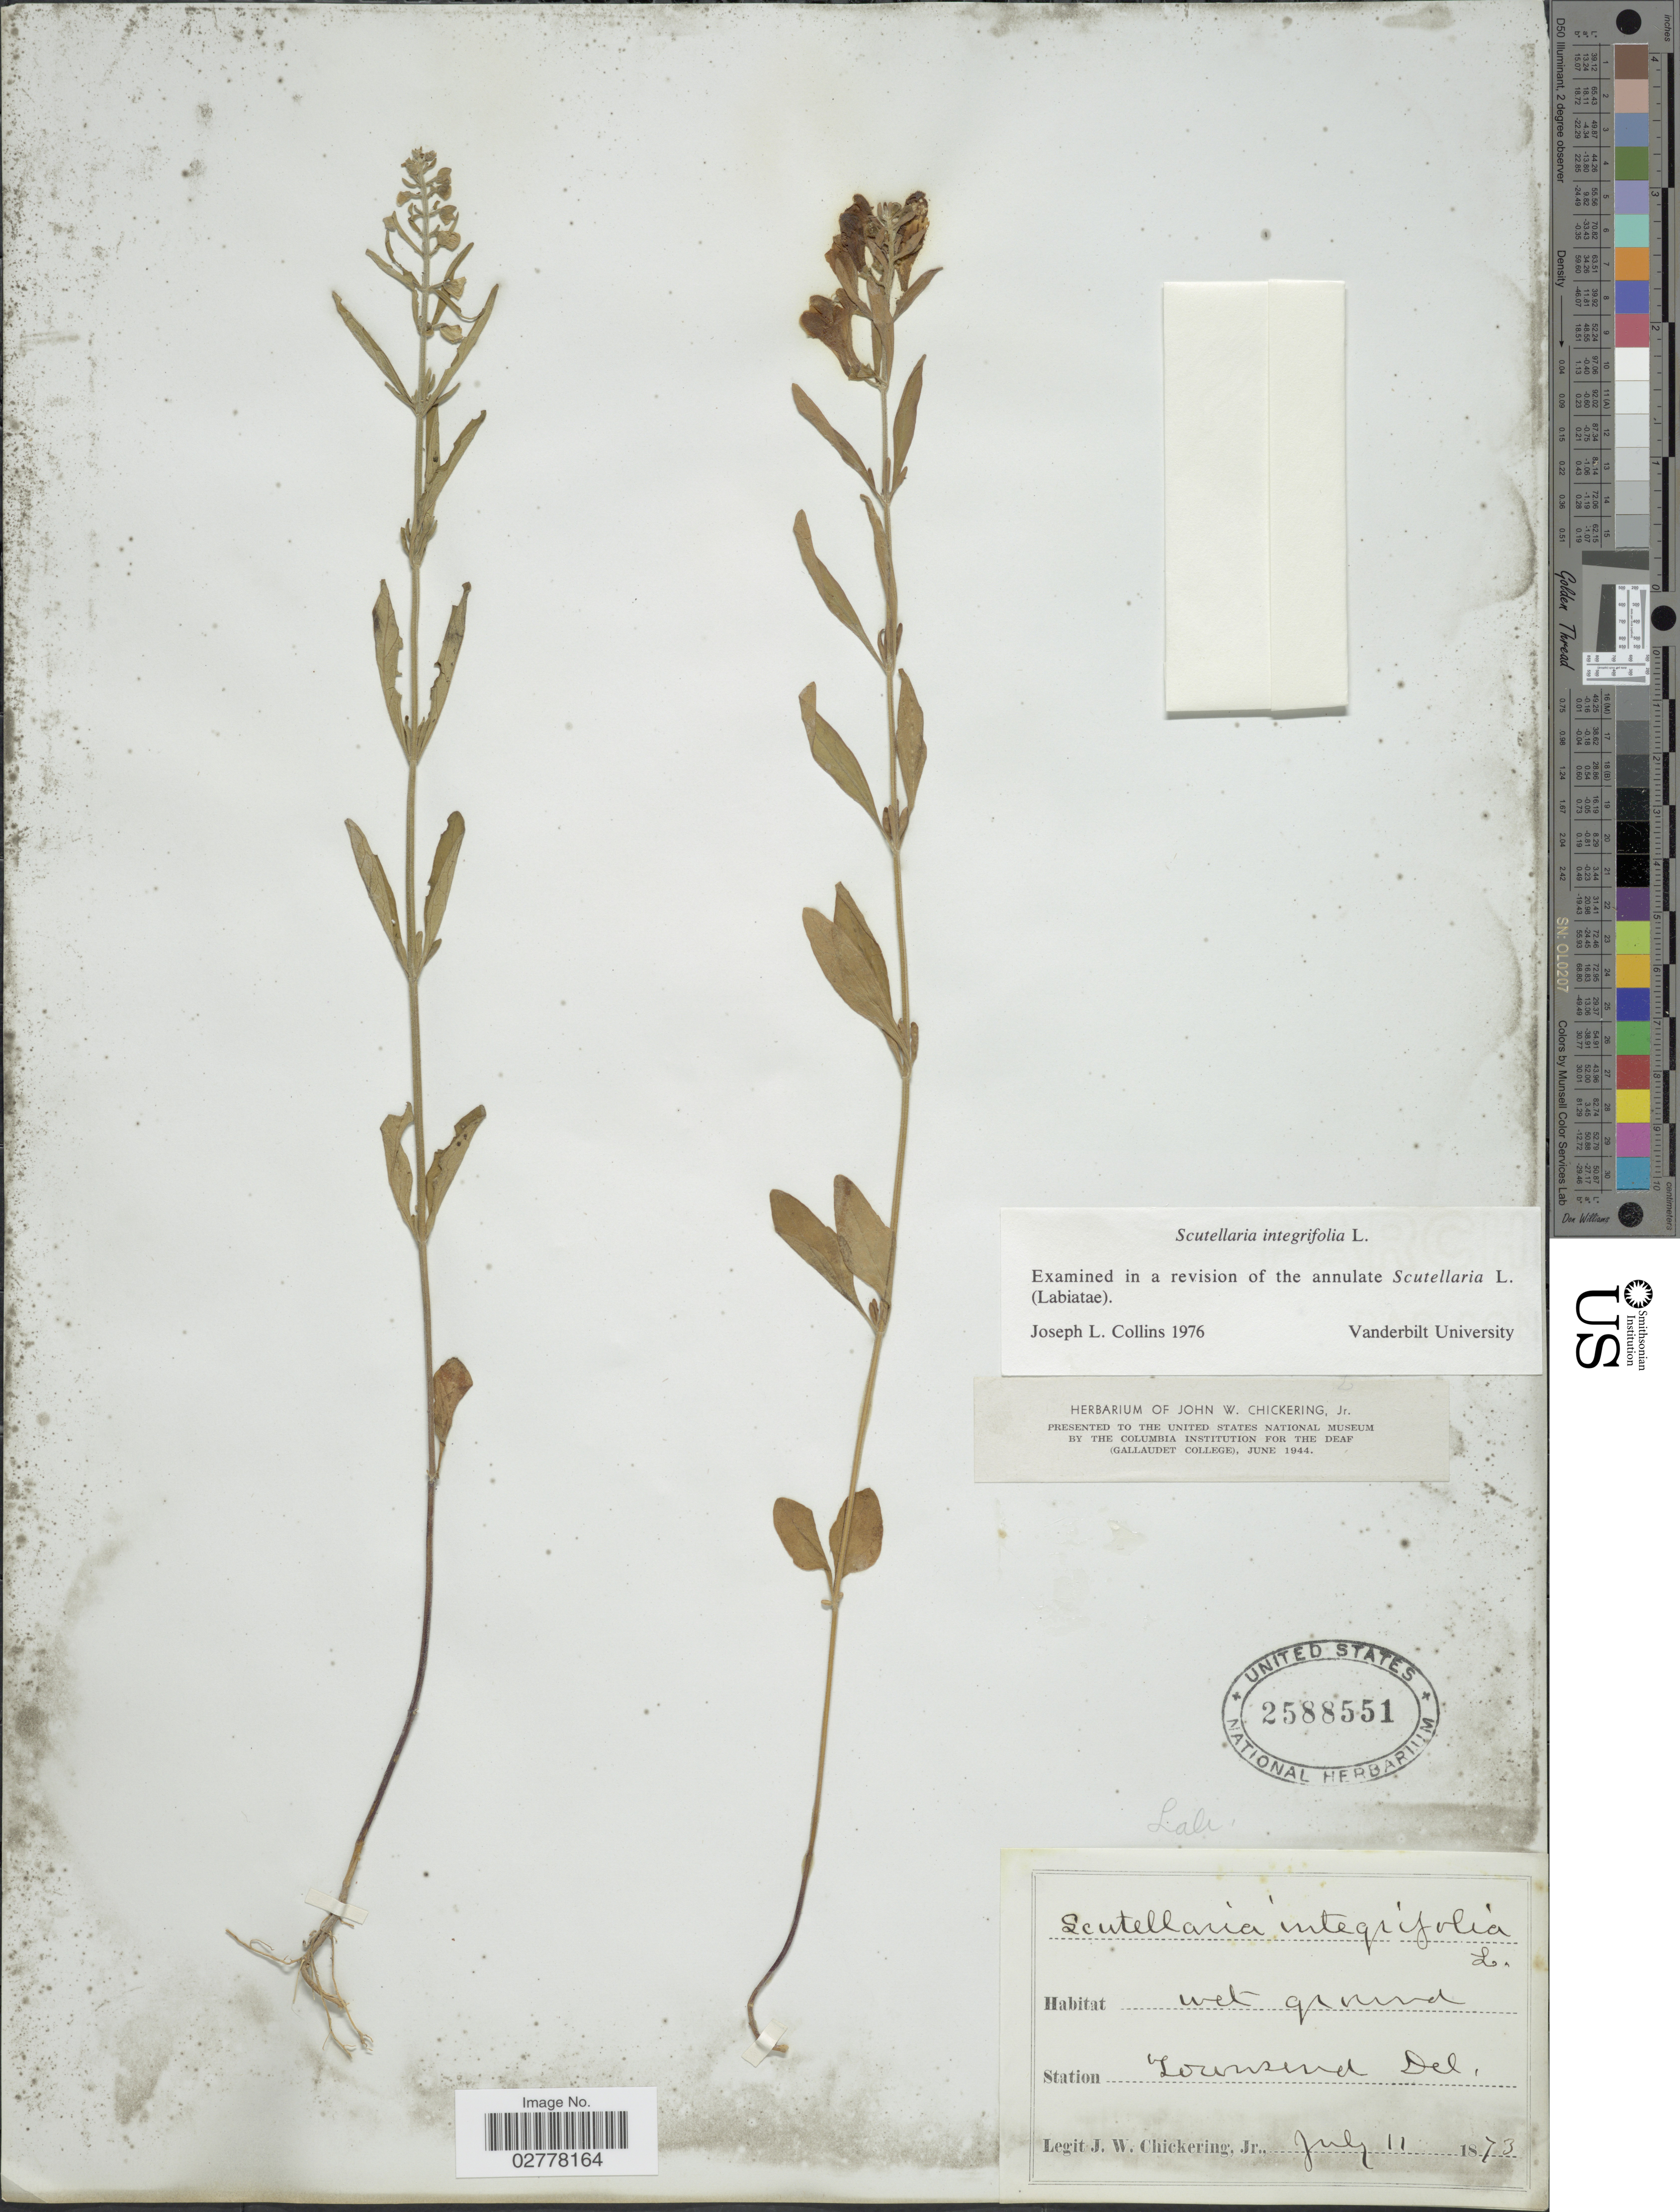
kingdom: Plantae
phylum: Tracheophyta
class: Magnoliopsida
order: Lamiales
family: Lamiaceae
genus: Scutellaria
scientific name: Scutellaria integrifolia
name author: L.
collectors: J. W. Chickering Jr.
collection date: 1873-07-11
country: United States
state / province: Delaware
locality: Townsend.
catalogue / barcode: US 2588551